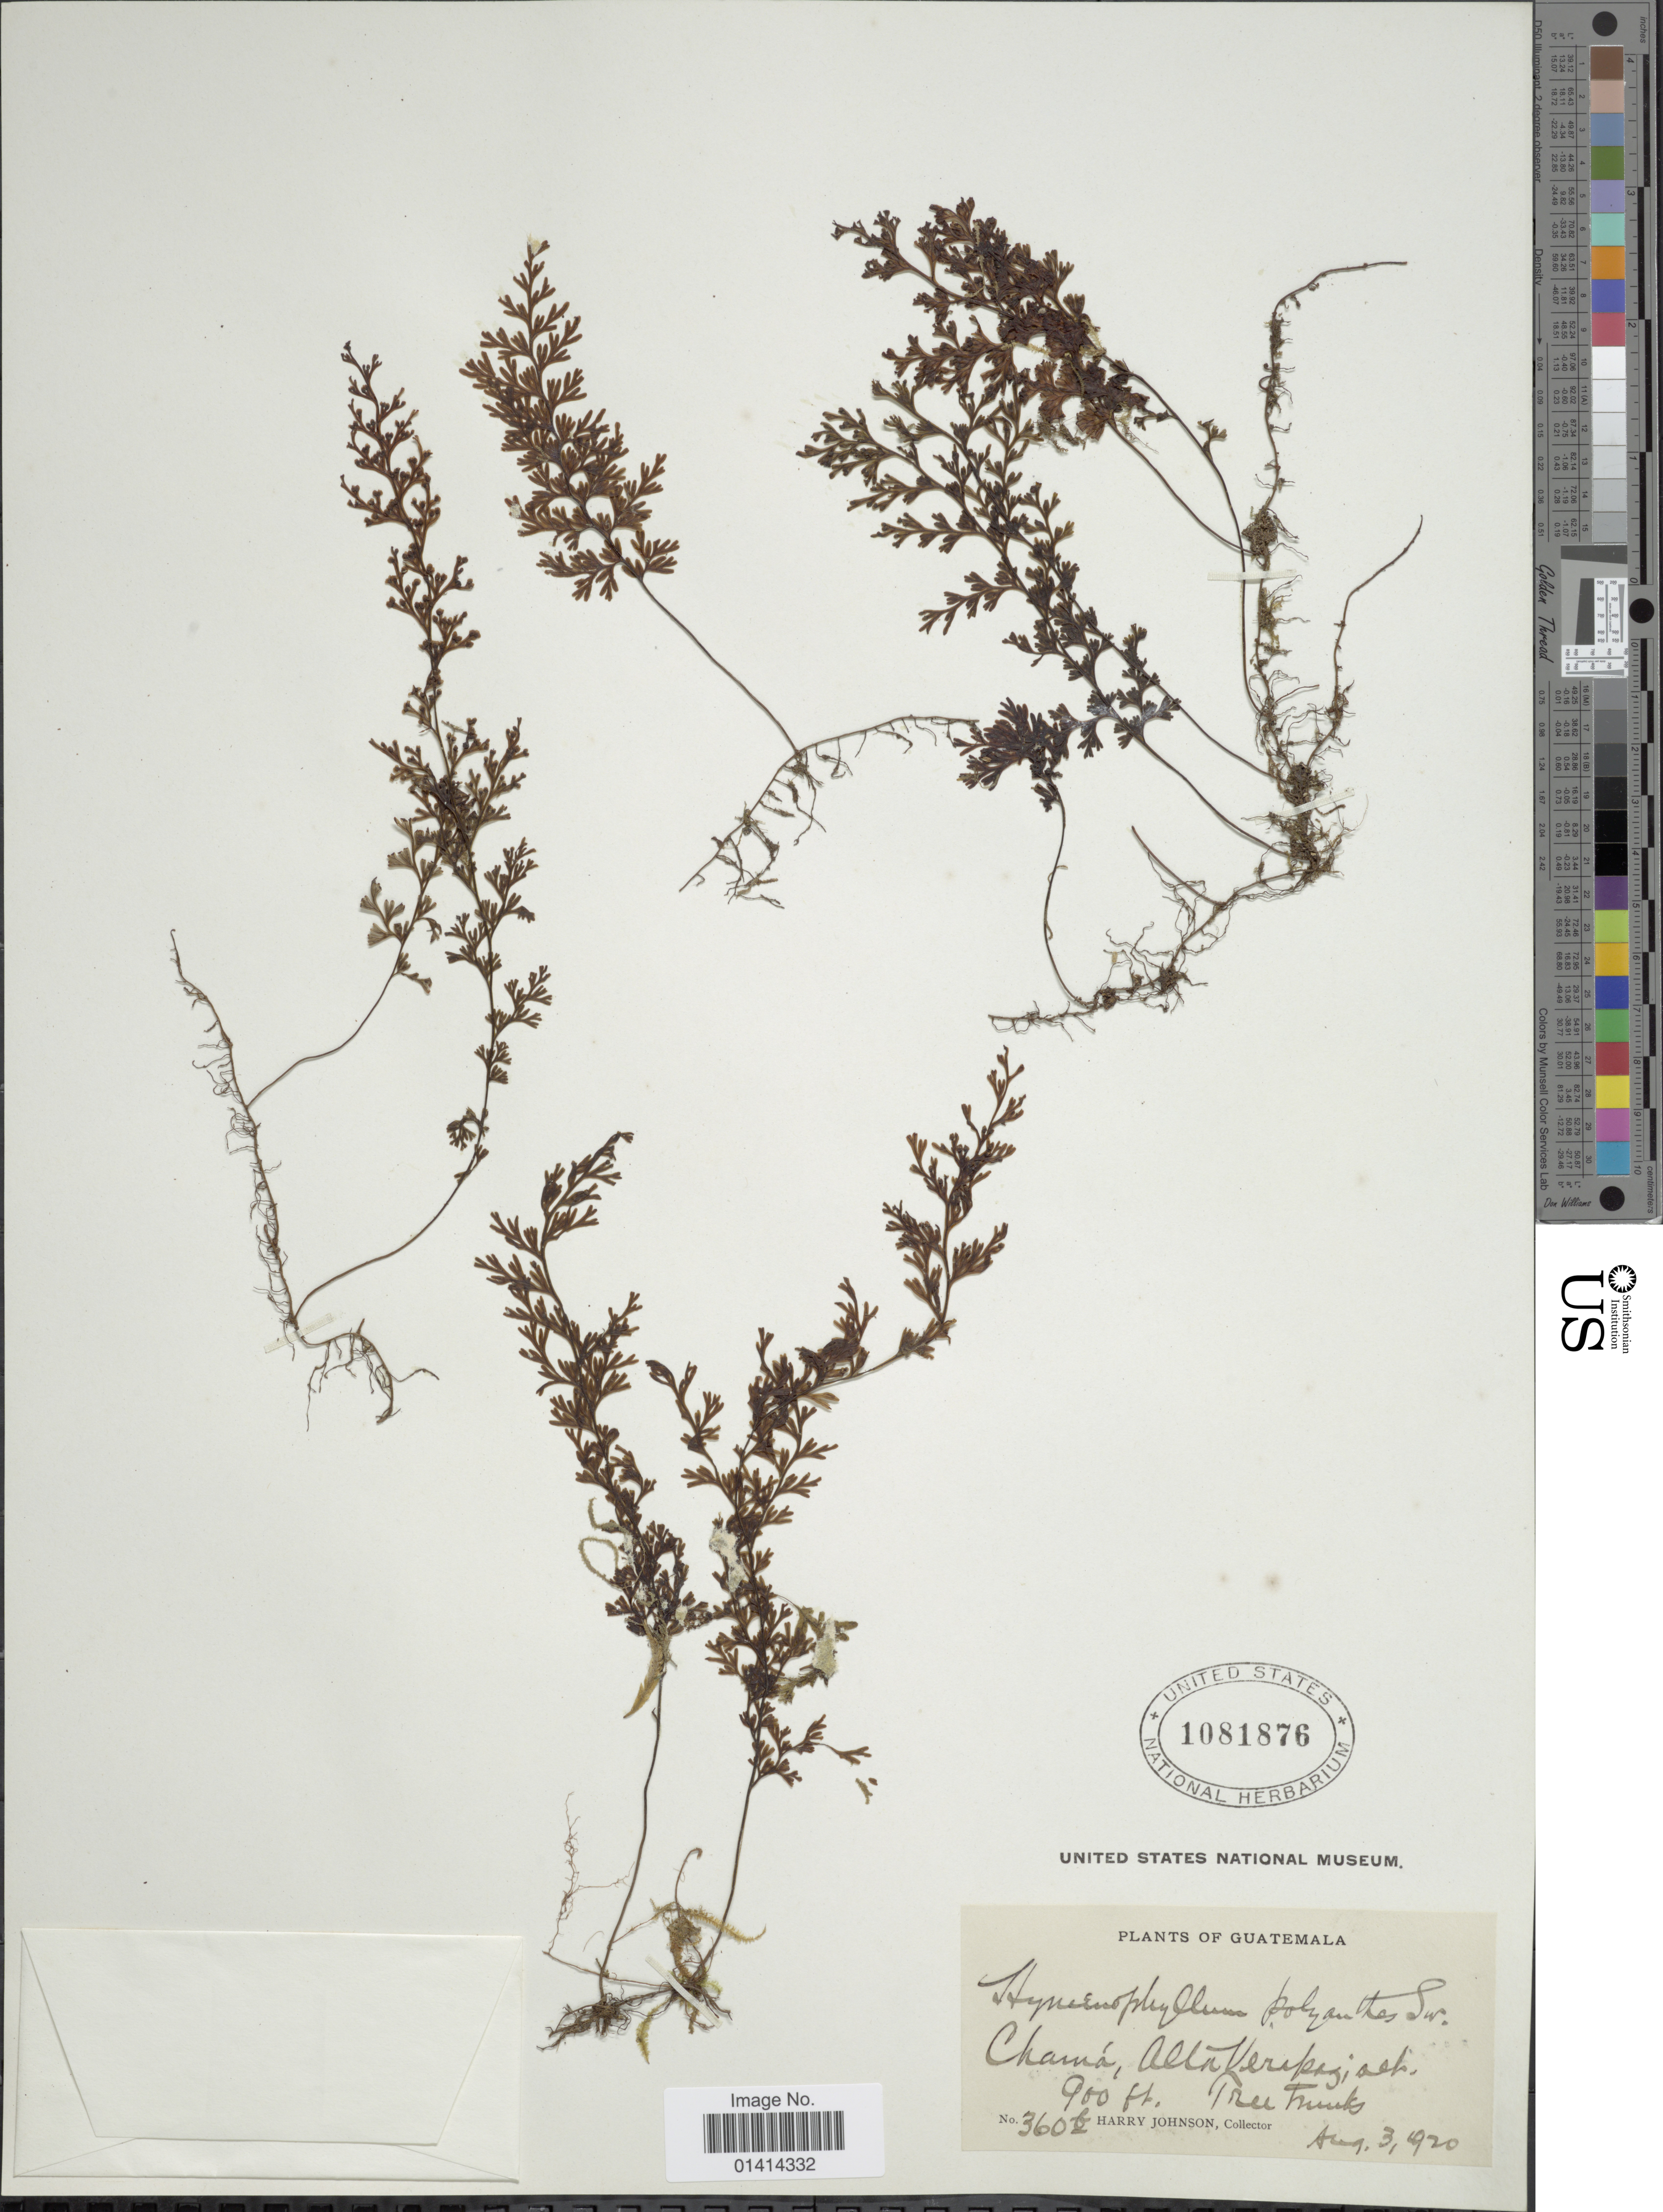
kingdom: Plantae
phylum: Tracheophyta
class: Polypodiopsida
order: Hymenophyllales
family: Hymenophyllaceae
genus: Hymenophyllum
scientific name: Hymenophyllum polyanthos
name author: (Sw.) Sw.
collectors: H. Johnson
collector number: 3602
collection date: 1920-08-03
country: Guatemala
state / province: Alta Verapaz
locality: Chamá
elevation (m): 274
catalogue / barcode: US 1081876